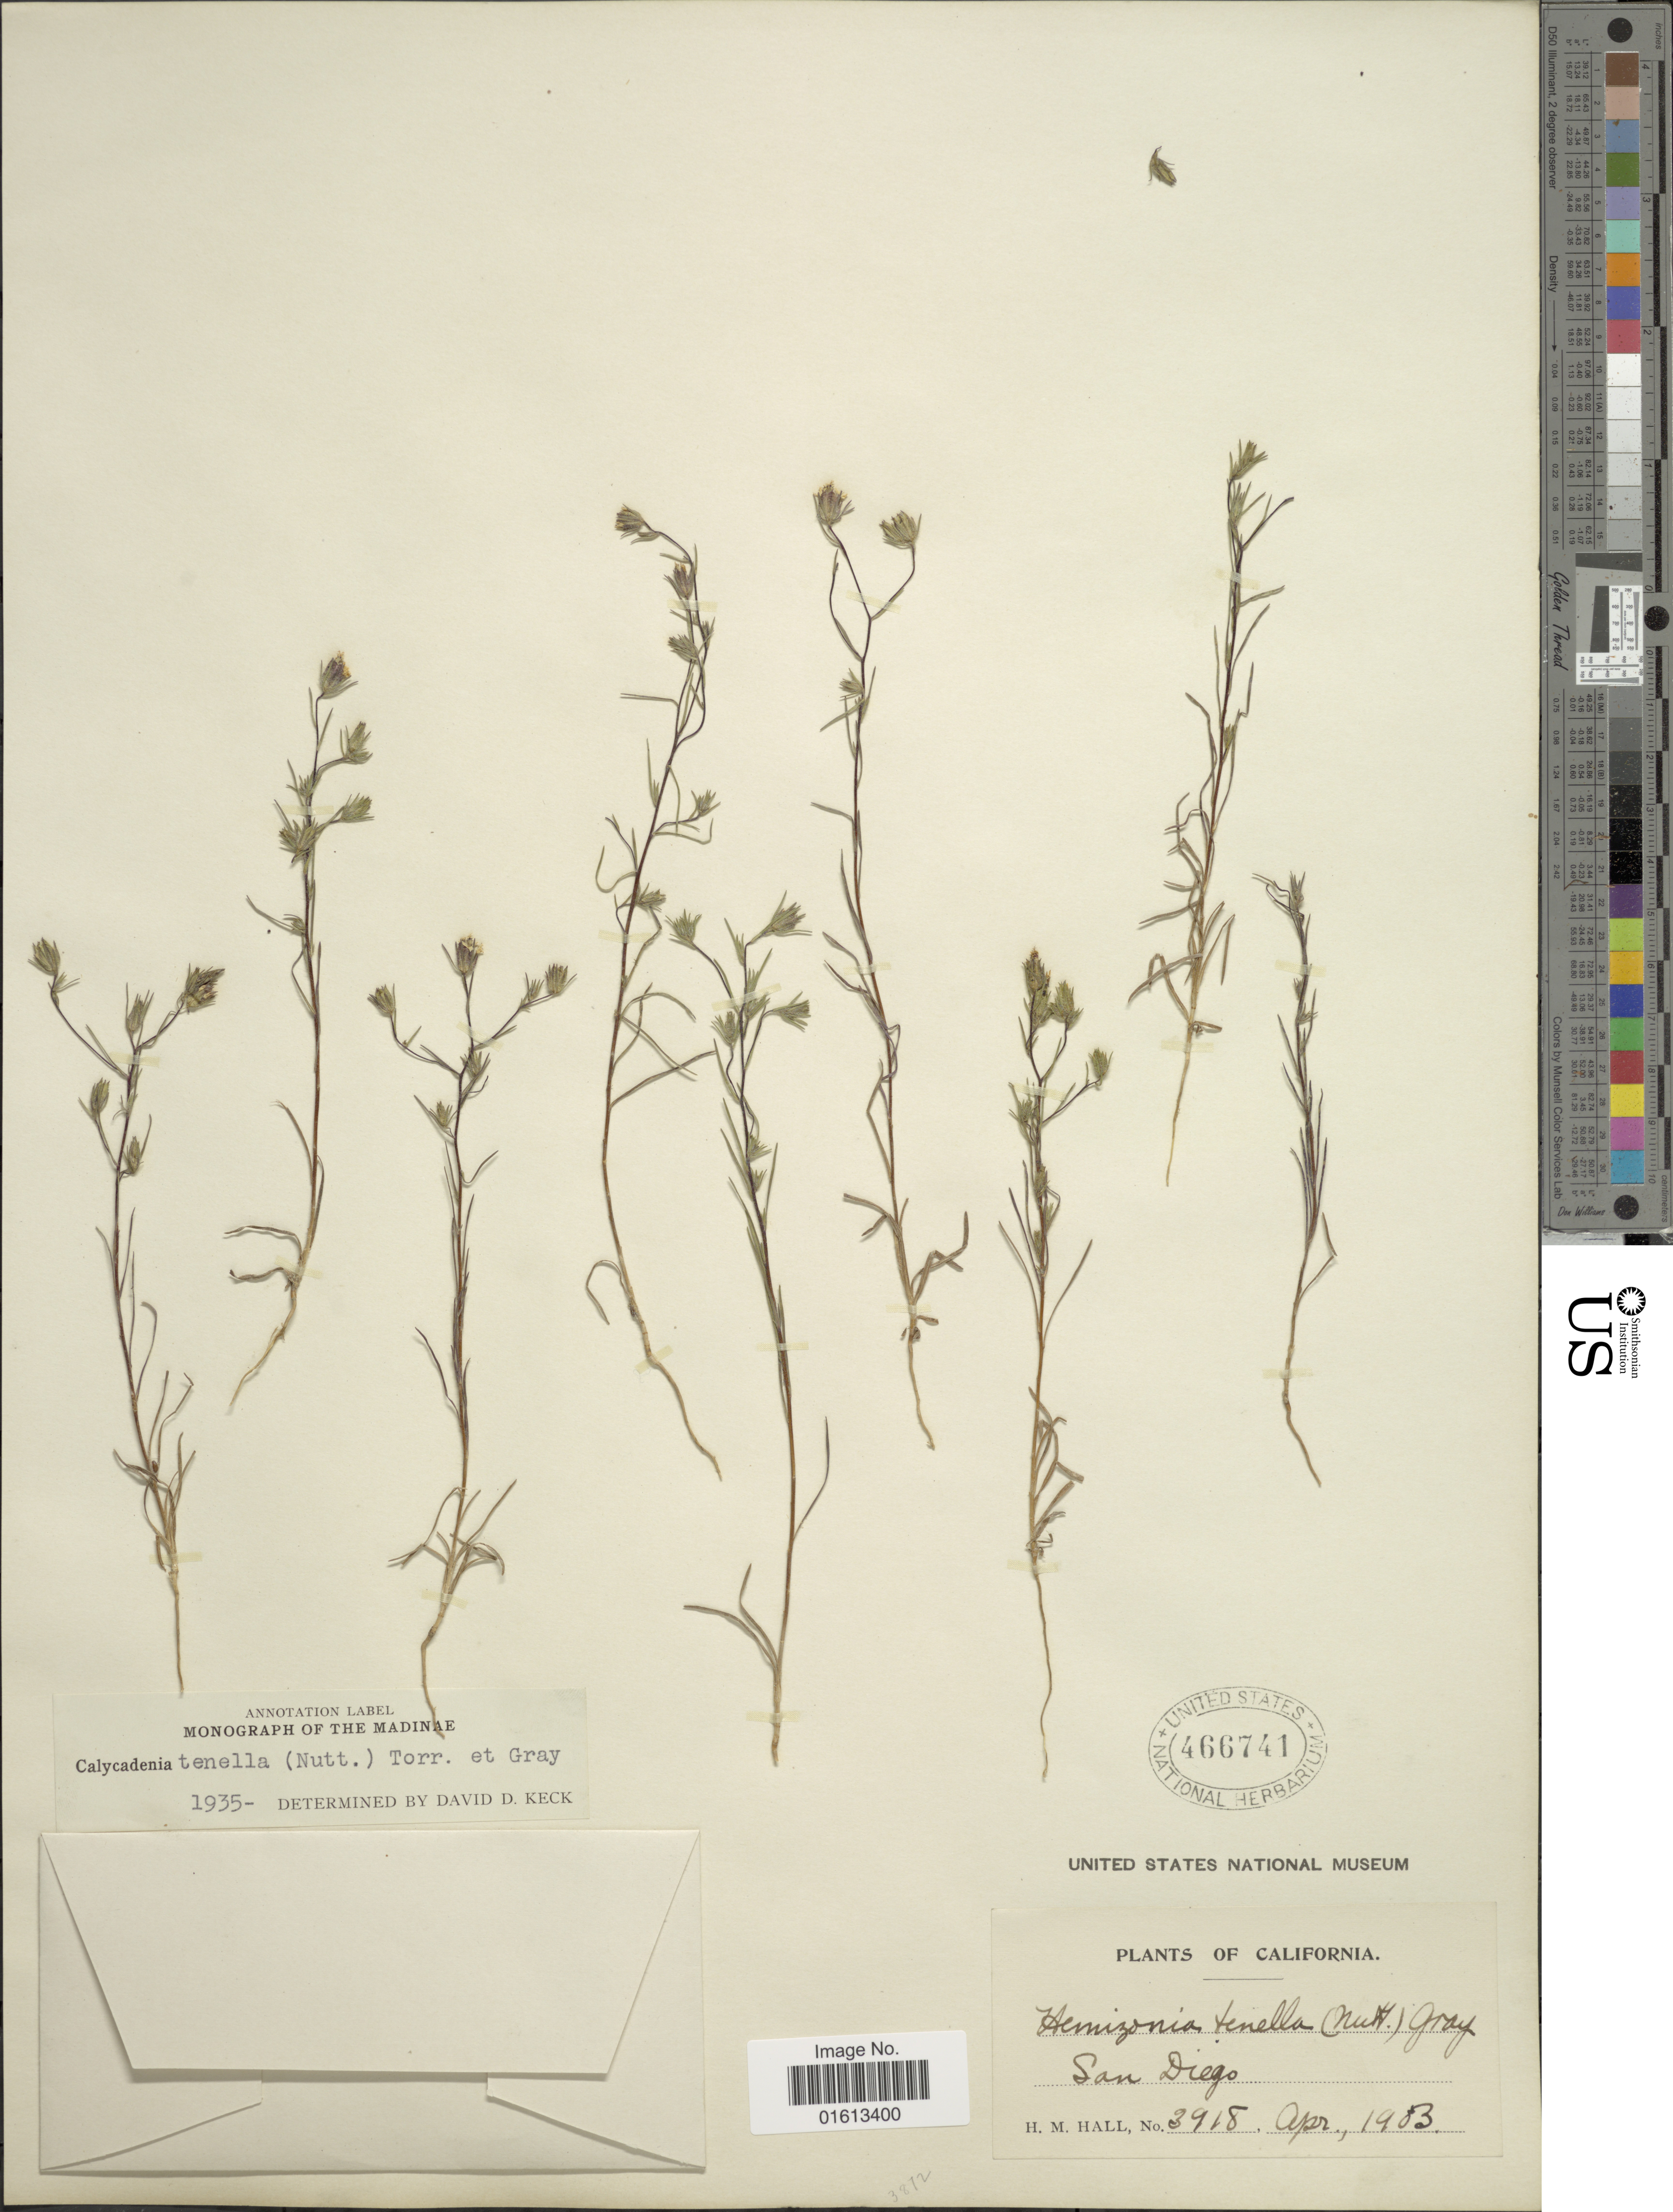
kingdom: Plantae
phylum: Tracheophyta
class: Magnoliopsida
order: Asterales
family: Asteraceae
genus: Calycadenia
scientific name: Calycadenia tenella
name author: (Nutt.) Torr. & A. Gray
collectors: H. M. Hall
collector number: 3918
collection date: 1903-04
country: United States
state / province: California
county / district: San Diego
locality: San Diego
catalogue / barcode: US 466741